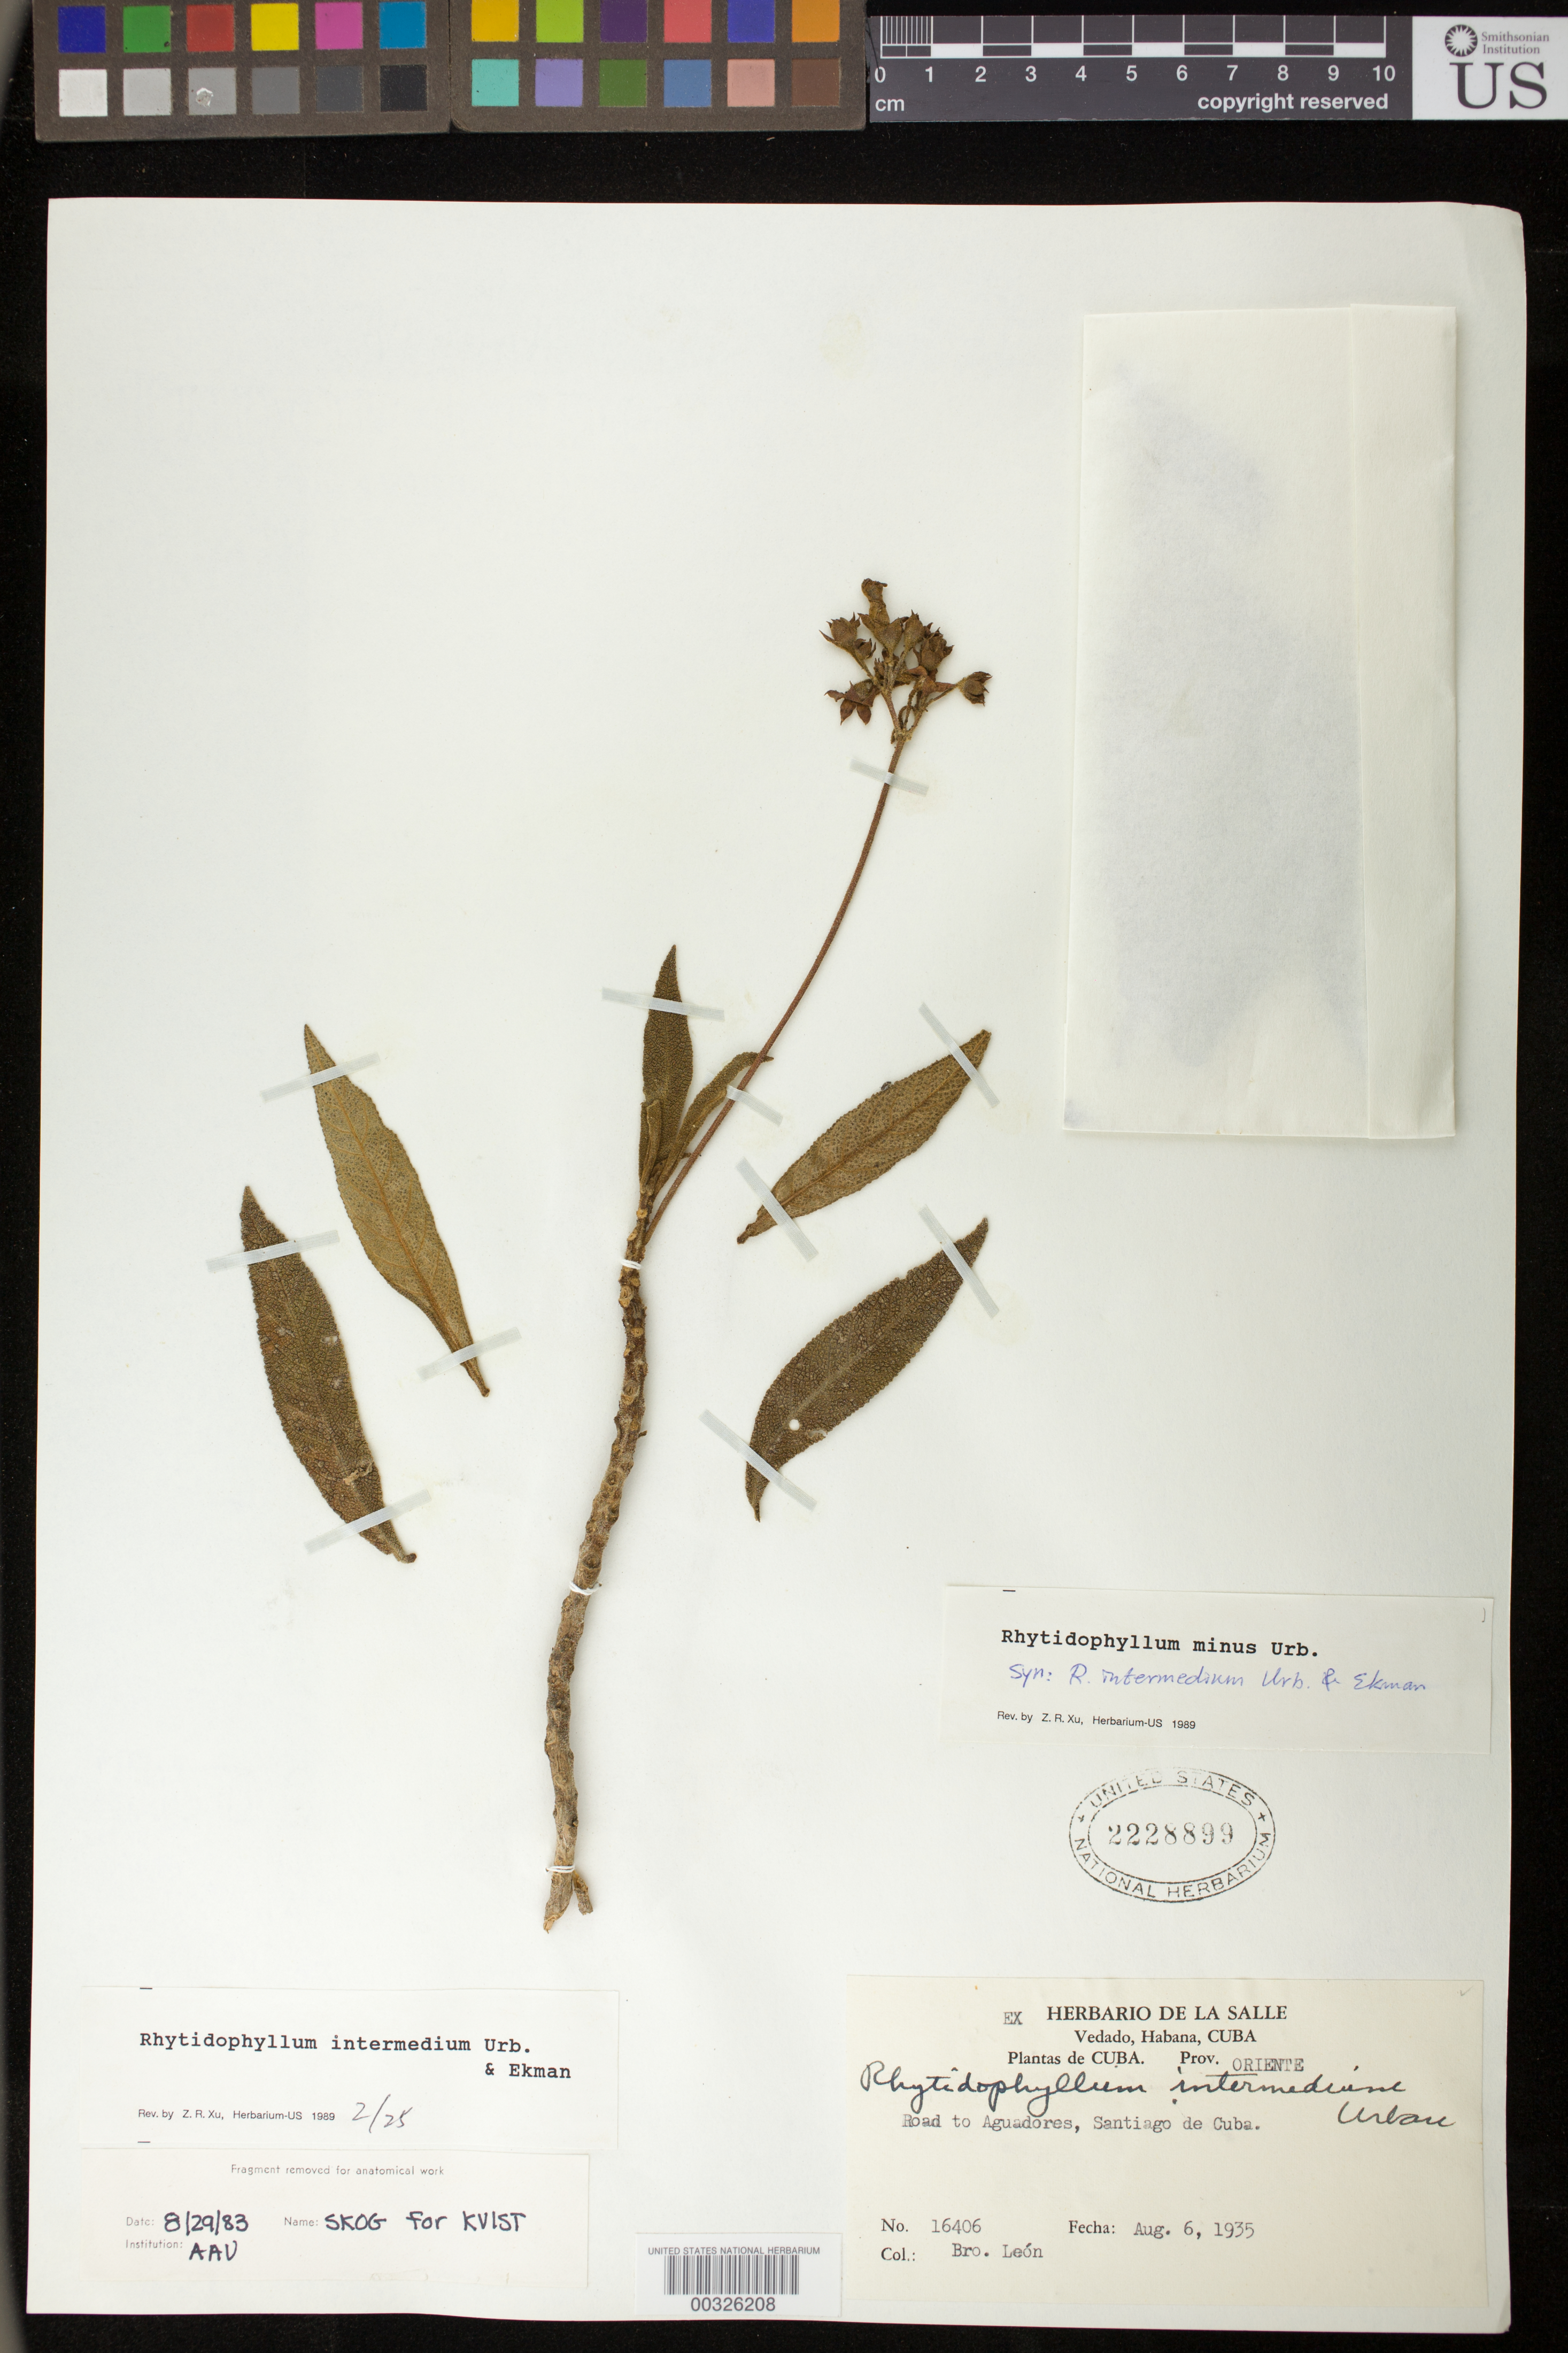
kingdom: Plantae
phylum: Tracheophyta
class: Magnoliopsida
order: Lamiales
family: Gesneriaceae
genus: Rhytidophyllum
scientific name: Rhytidophyllum minus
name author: Urb.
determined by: Skog, Laurence E.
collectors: F. Leon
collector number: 16406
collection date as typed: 06 Aug 1935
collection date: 1935-08-06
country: Cuba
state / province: Oriente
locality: Road to Aguadores, Santiago de Cuba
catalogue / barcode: US 2228899